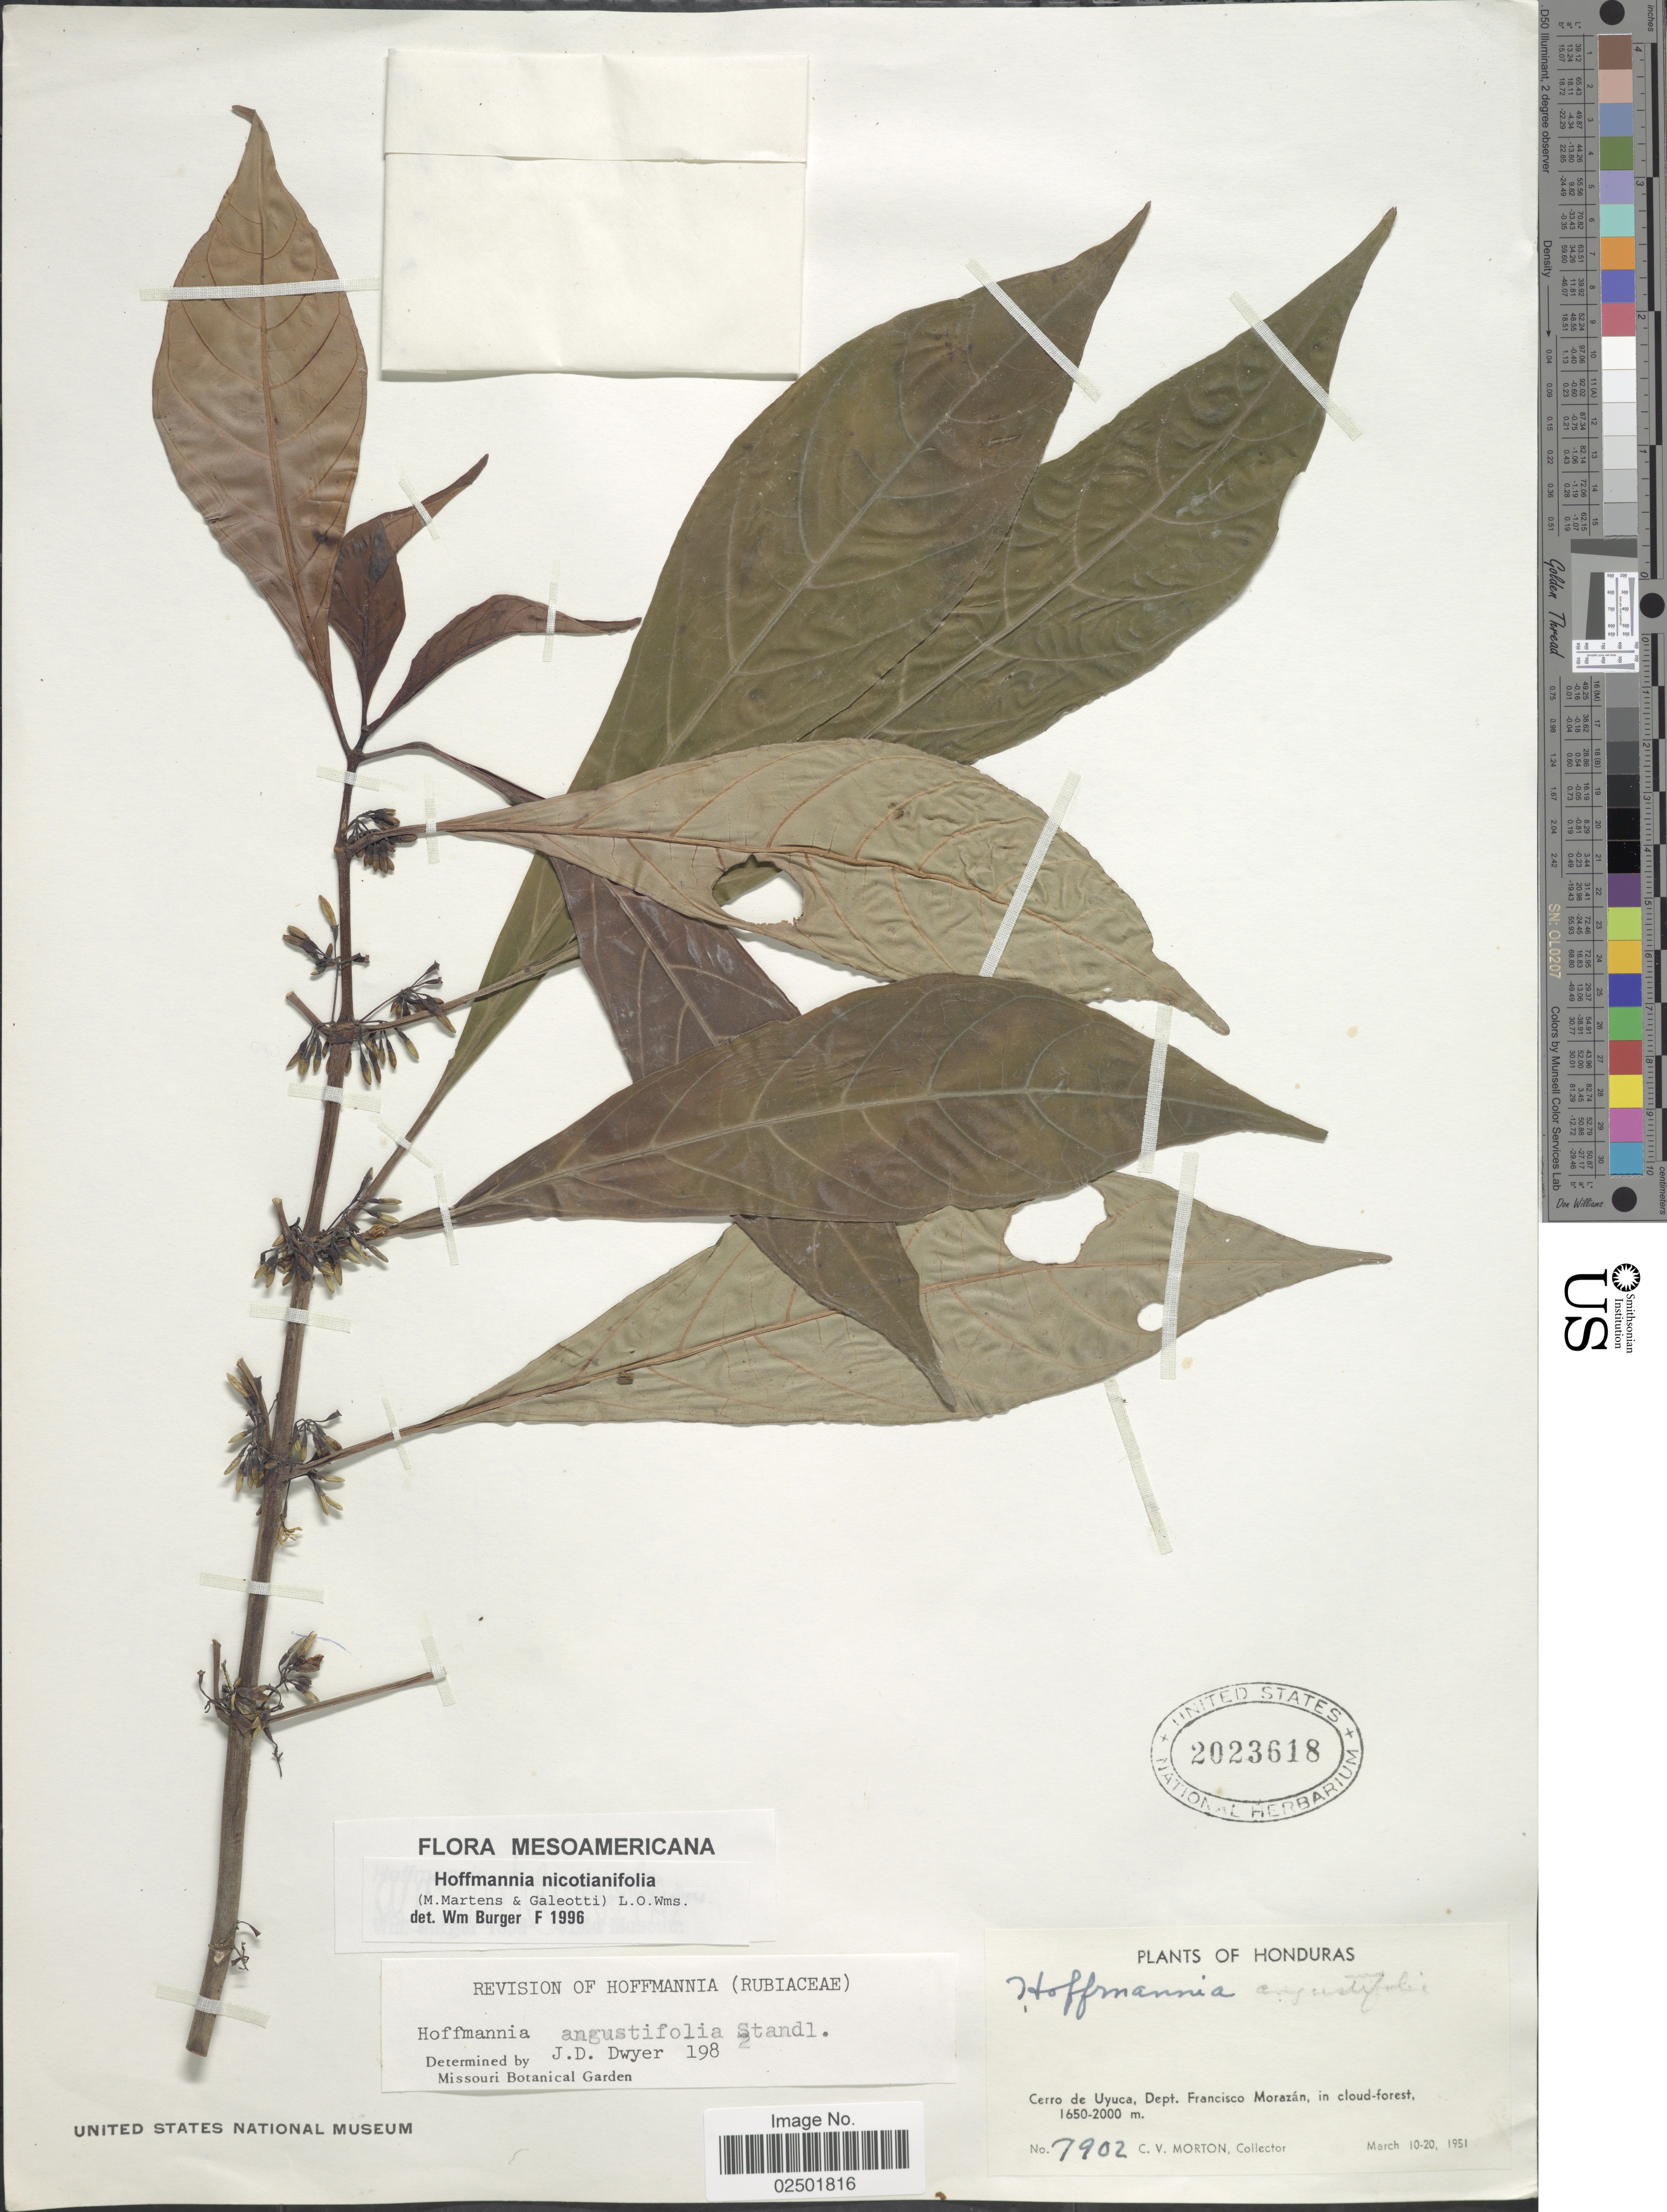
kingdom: Plantae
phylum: Tracheophyta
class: Magnoliopsida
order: Gentianales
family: Rubiaceae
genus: Hoffmannia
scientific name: Hoffmannia nicotianifolia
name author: (M. Martens & Galeoti) L.O. Williams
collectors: C. V. Morton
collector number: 7902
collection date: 1951-03-10/1951-03-20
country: Honduras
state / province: Fco. Morazán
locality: Cerro de Uyuca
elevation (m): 1650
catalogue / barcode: US 2023618